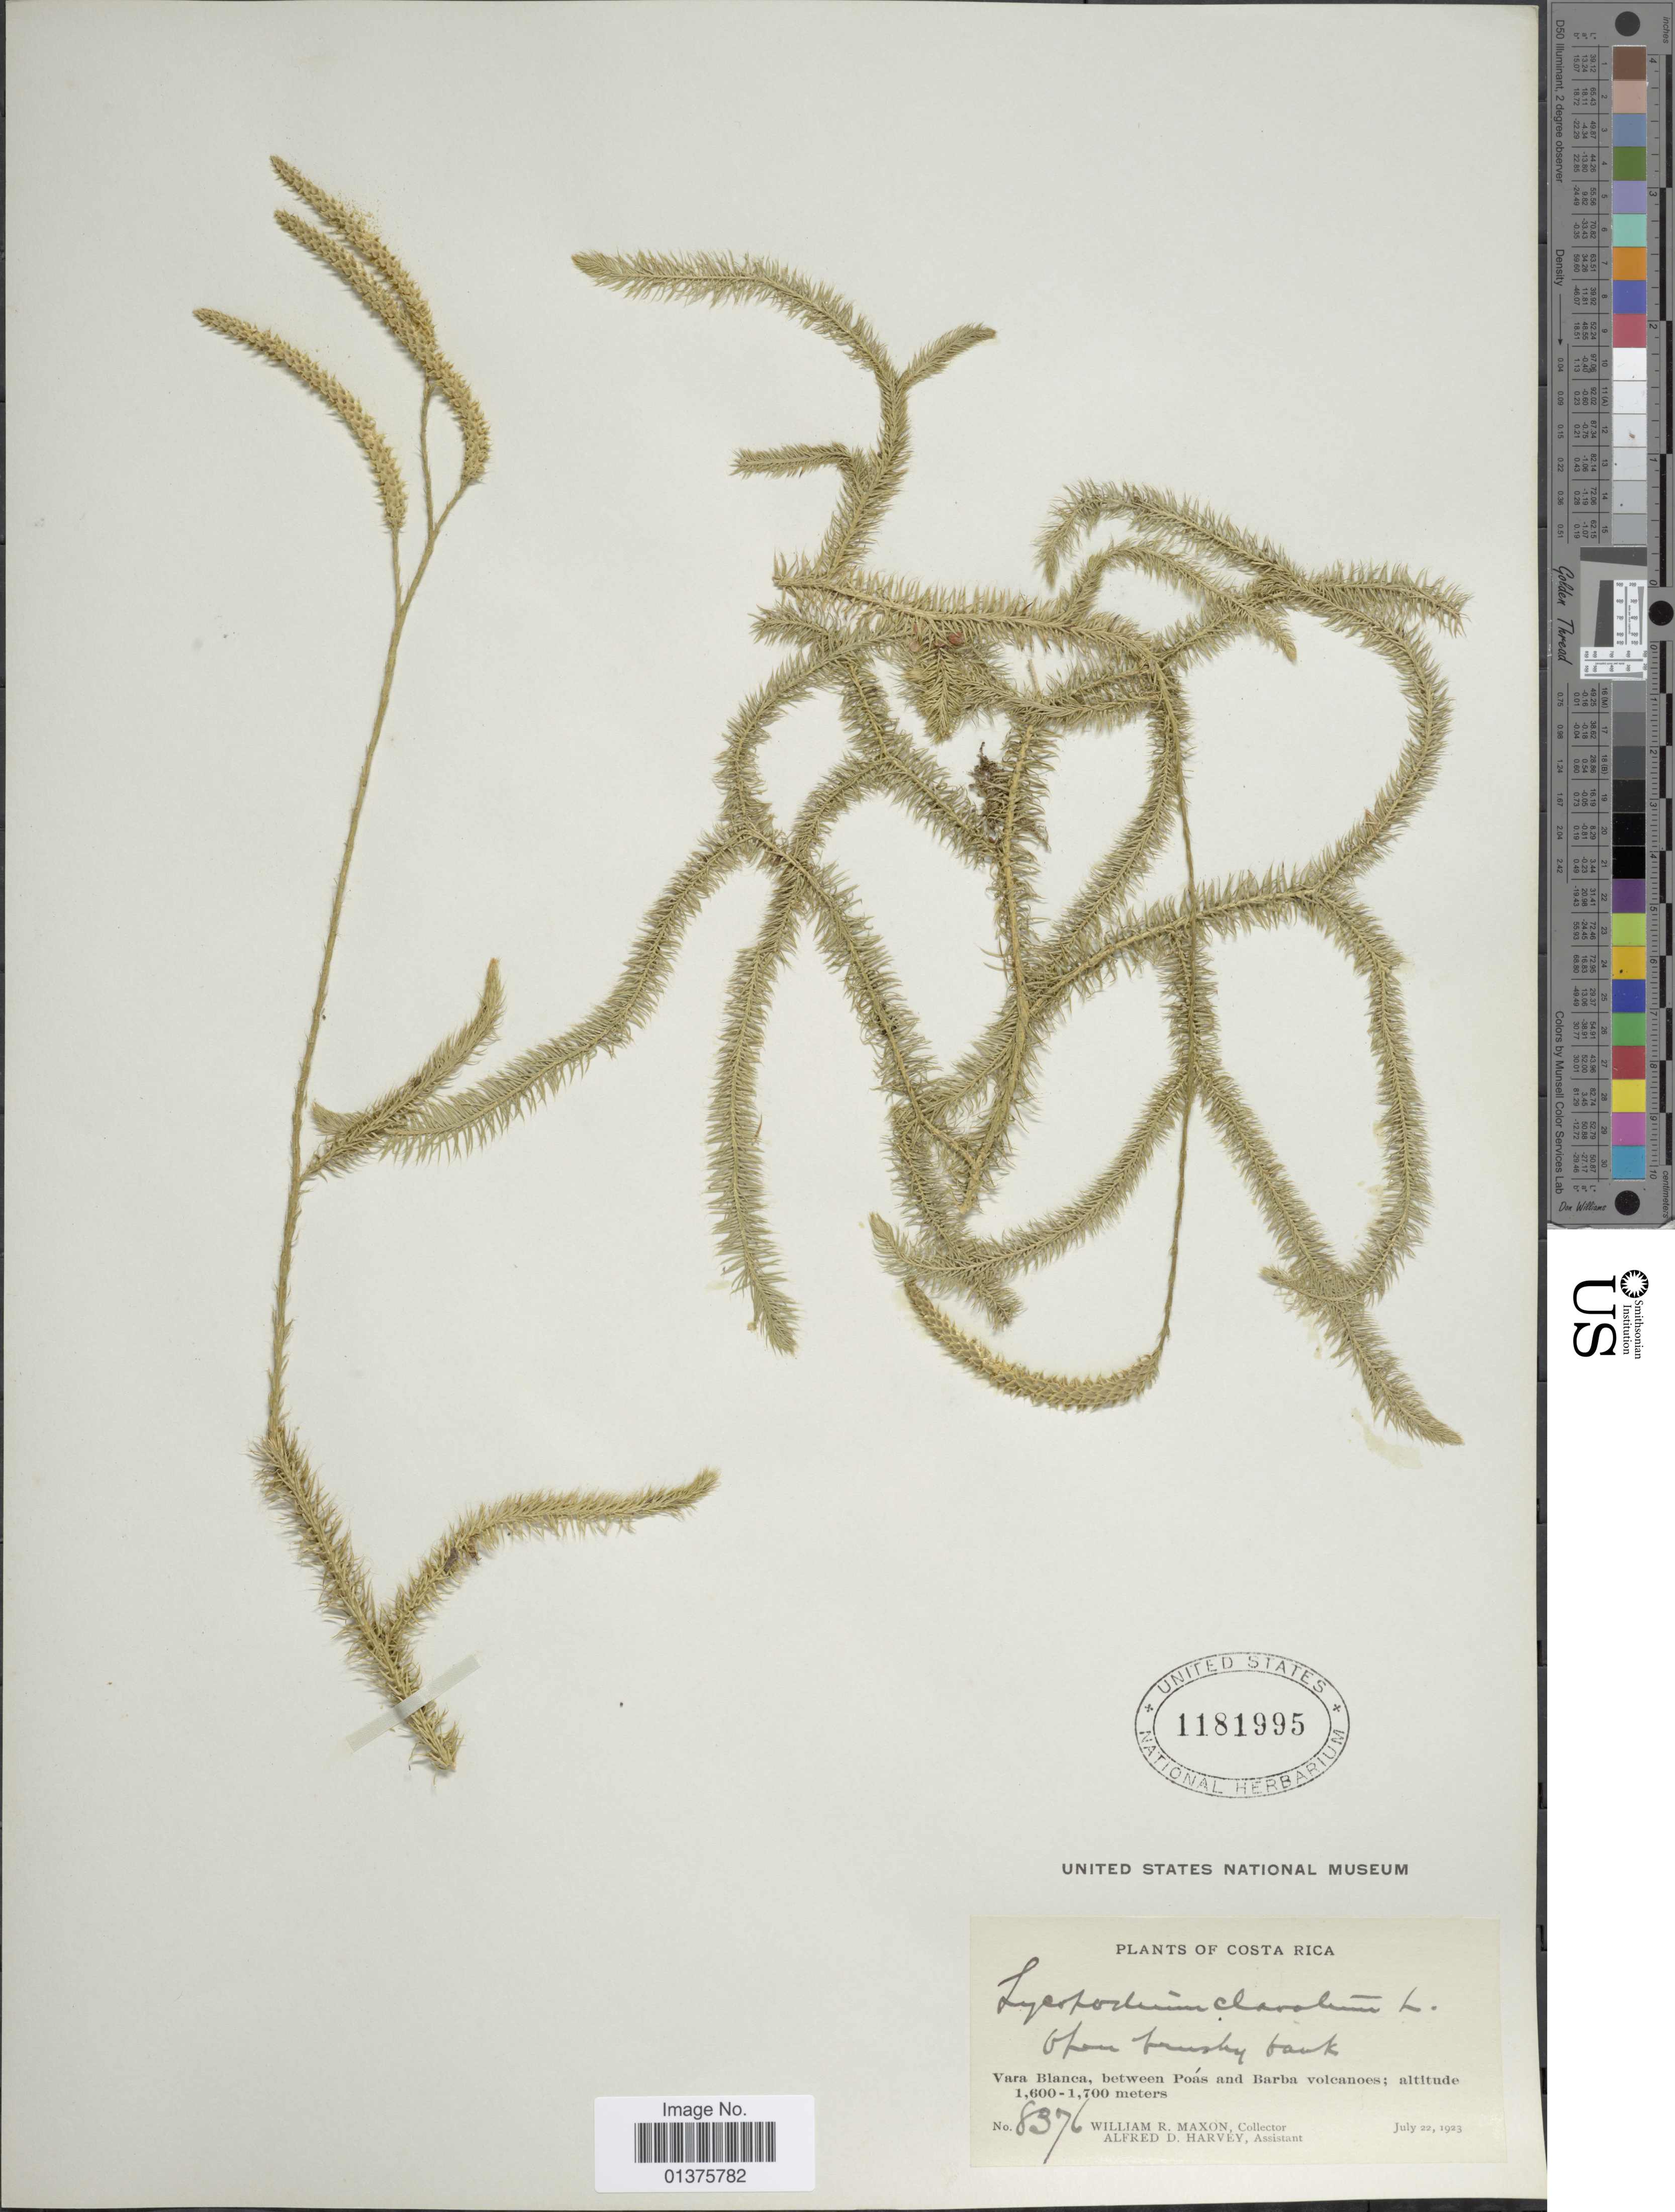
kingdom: Plantae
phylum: Tracheophyta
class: Lycopodiopsida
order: Lycopodiales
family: Lycopodiaceae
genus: Lycopodium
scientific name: Lycopodium clavatum var. aristatum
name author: (Humb. & Bonpl. ex Willd.) Spring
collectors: W. R. Maxon & A. D. Harvey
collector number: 8376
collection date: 1923-07-22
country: Costa Rica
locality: Vara Blanca, between Poas and Barba volcanoes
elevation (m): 1600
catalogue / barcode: US 1181995